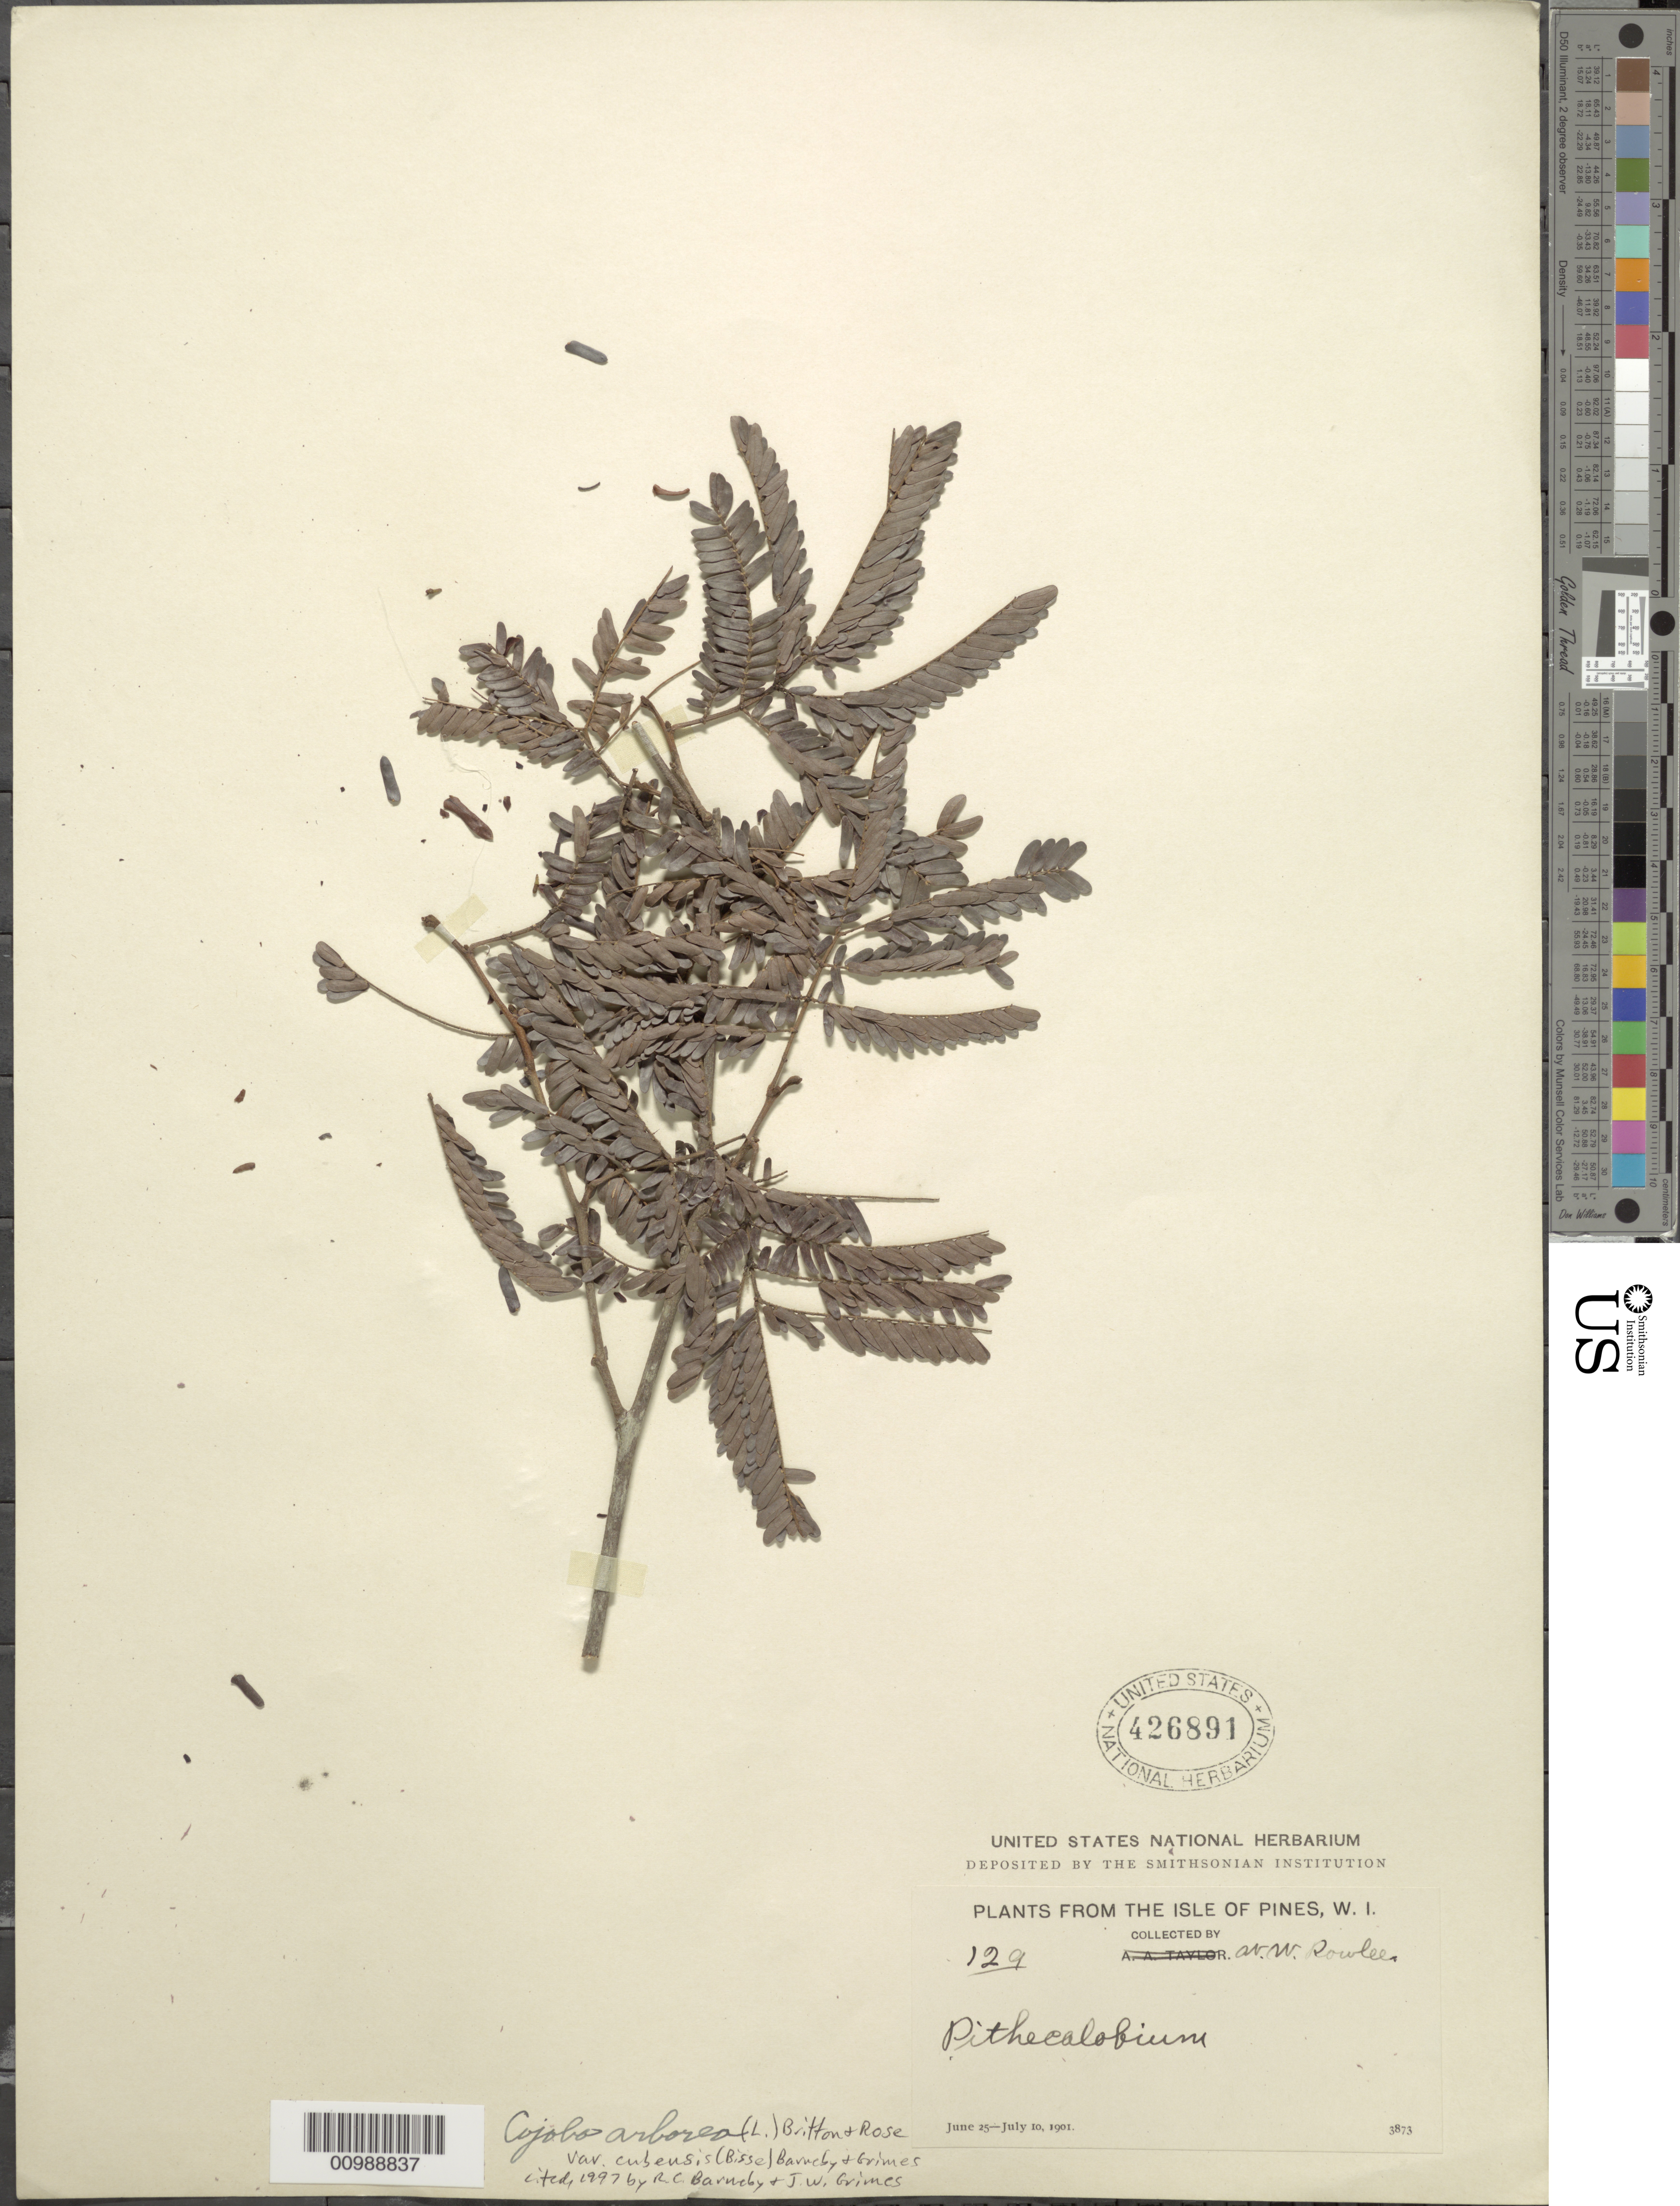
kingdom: Plantae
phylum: Tracheophyta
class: Magnoliopsida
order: Fabales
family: Fabaceae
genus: Cojoba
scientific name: Cojoba arborea var. cubensis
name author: (Bisse) Barneby & J.W. Grimes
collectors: W. W. Rowlee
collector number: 129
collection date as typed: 25 Jun 1901 to 10 Jul 1901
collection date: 1901-06-25/1901-07-10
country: Cuba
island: Isla de la Juventud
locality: Isle of Pines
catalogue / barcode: US 426891